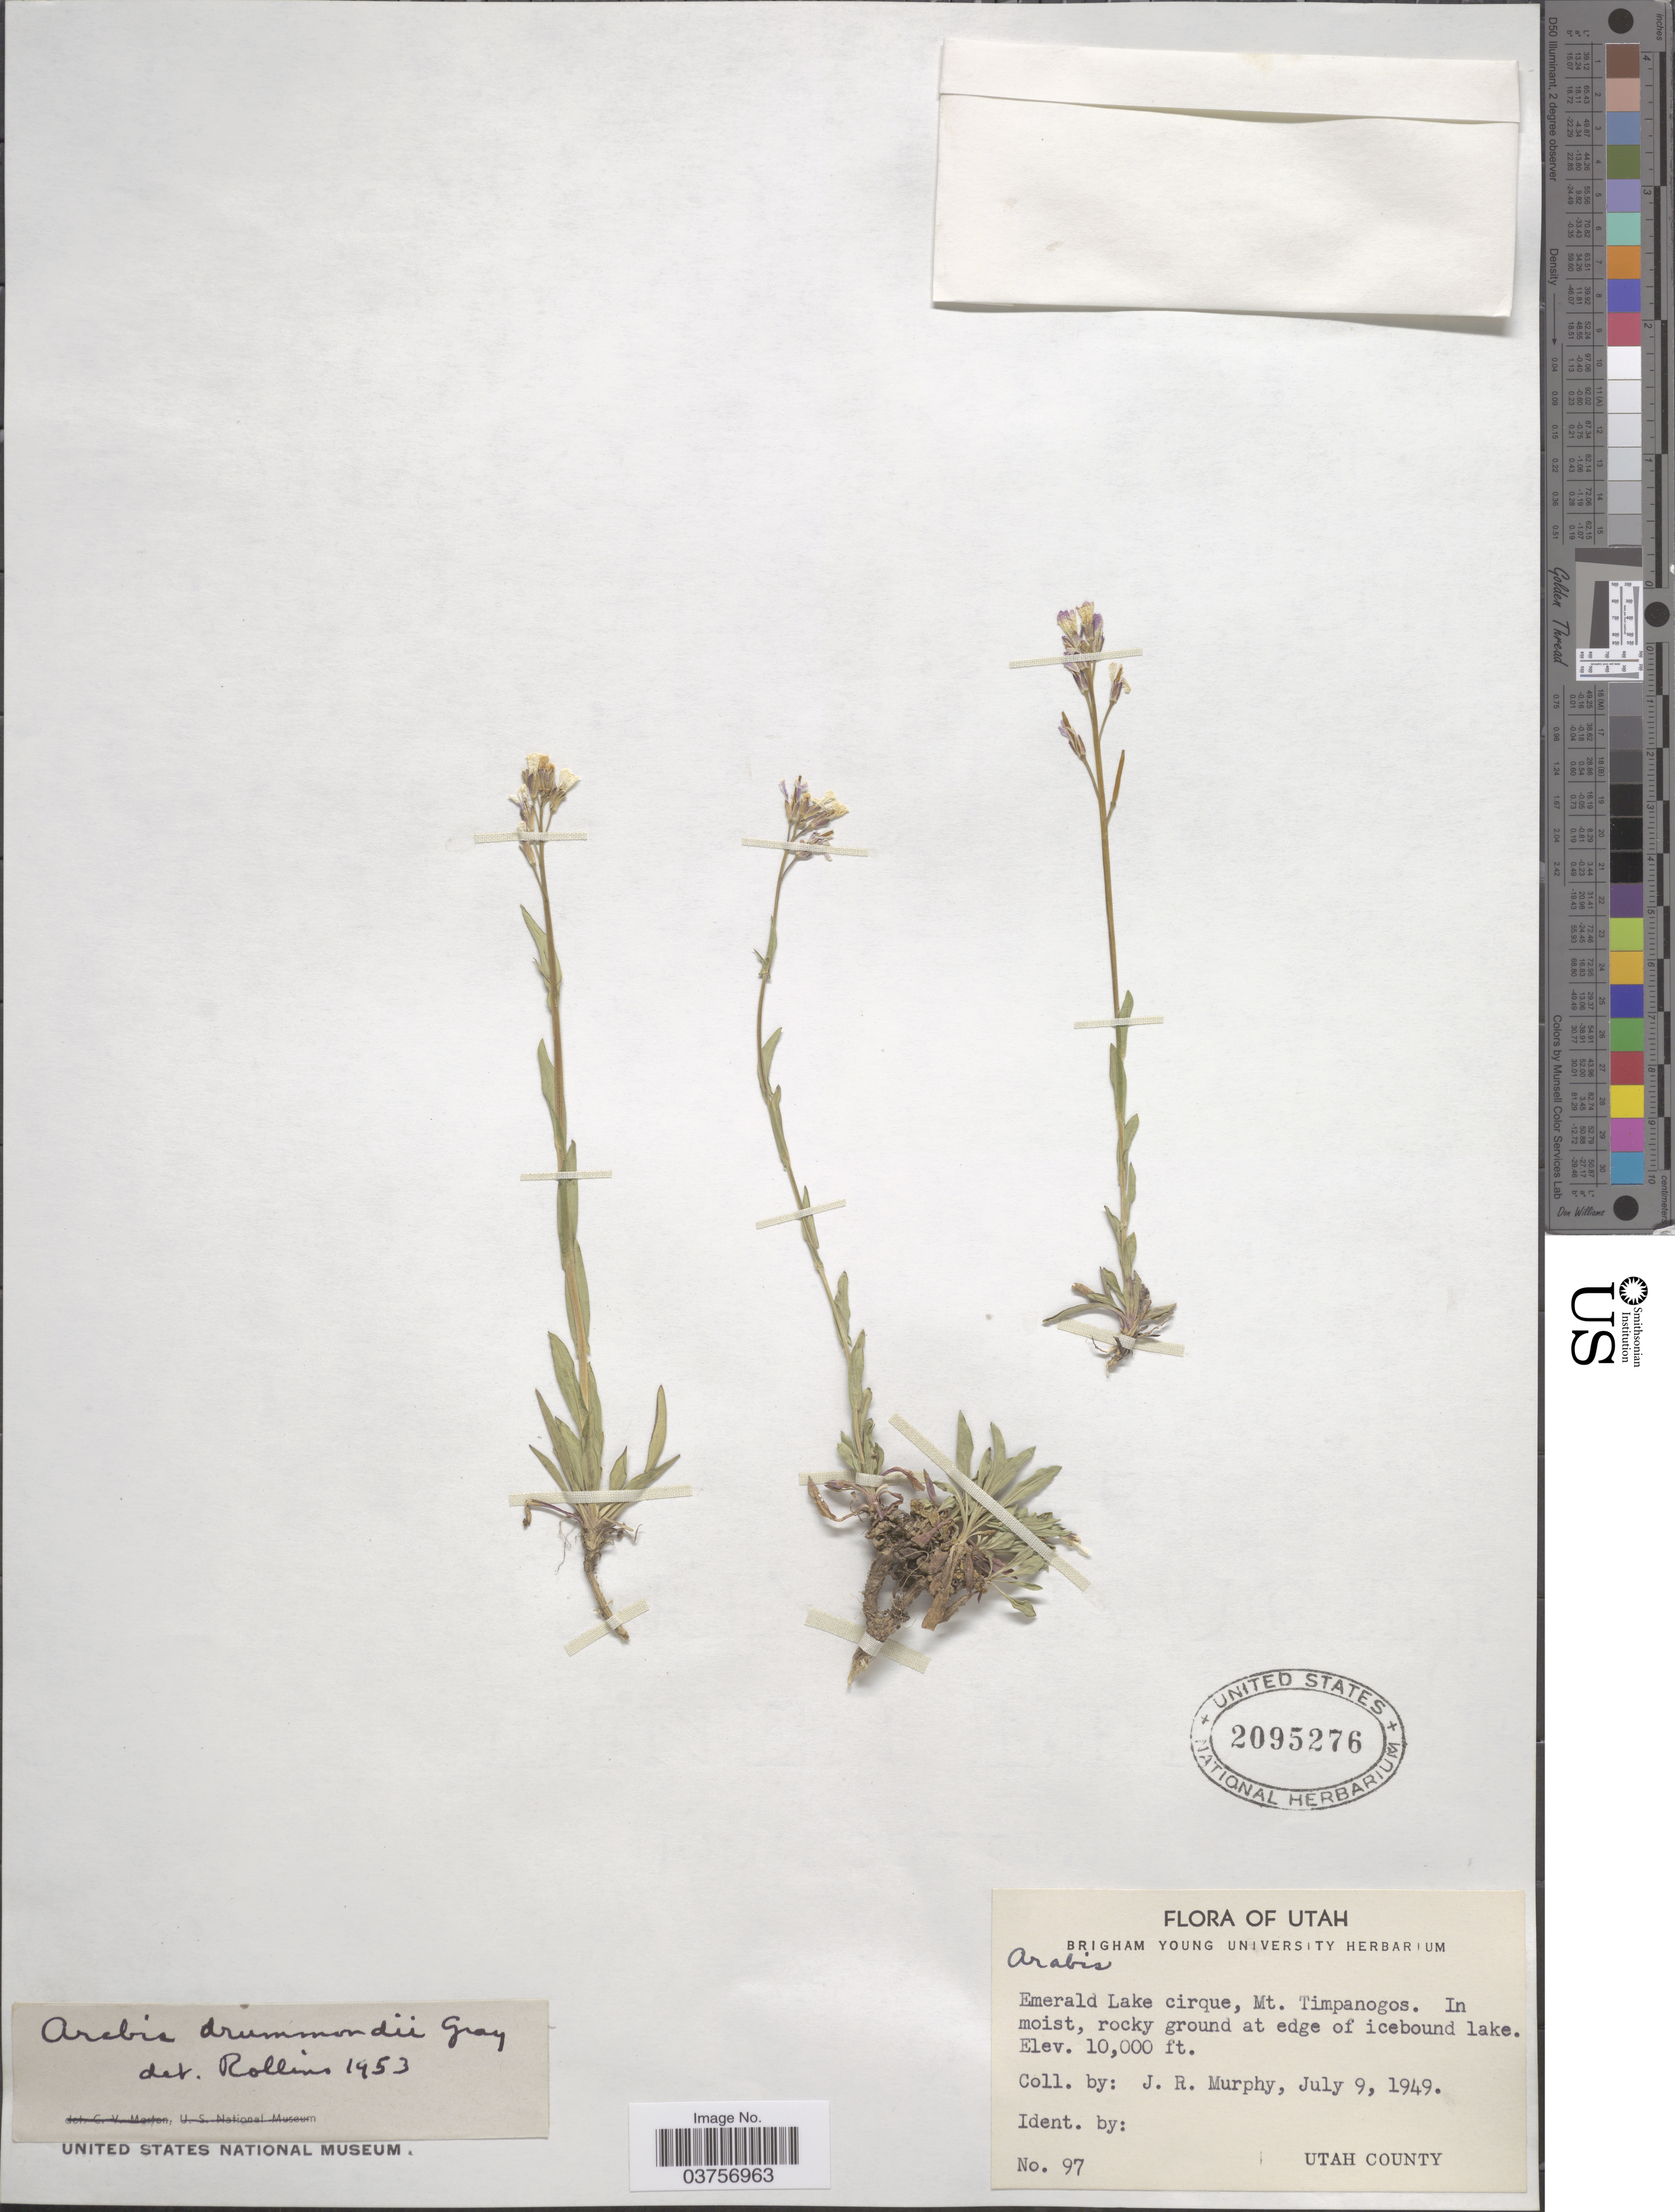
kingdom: Plantae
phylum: Tracheophyta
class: Magnoliopsida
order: Brassicales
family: Brassicaceae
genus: Arabis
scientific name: Arabis drummondii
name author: A. Gray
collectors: J. Murphy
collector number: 97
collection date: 1949-07-09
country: United States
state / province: Utah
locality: Emerald Lake cirque, Mt. Timpanogos. In moist, rocky ground at edge of icebound lake.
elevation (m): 3048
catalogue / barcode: US 2095276